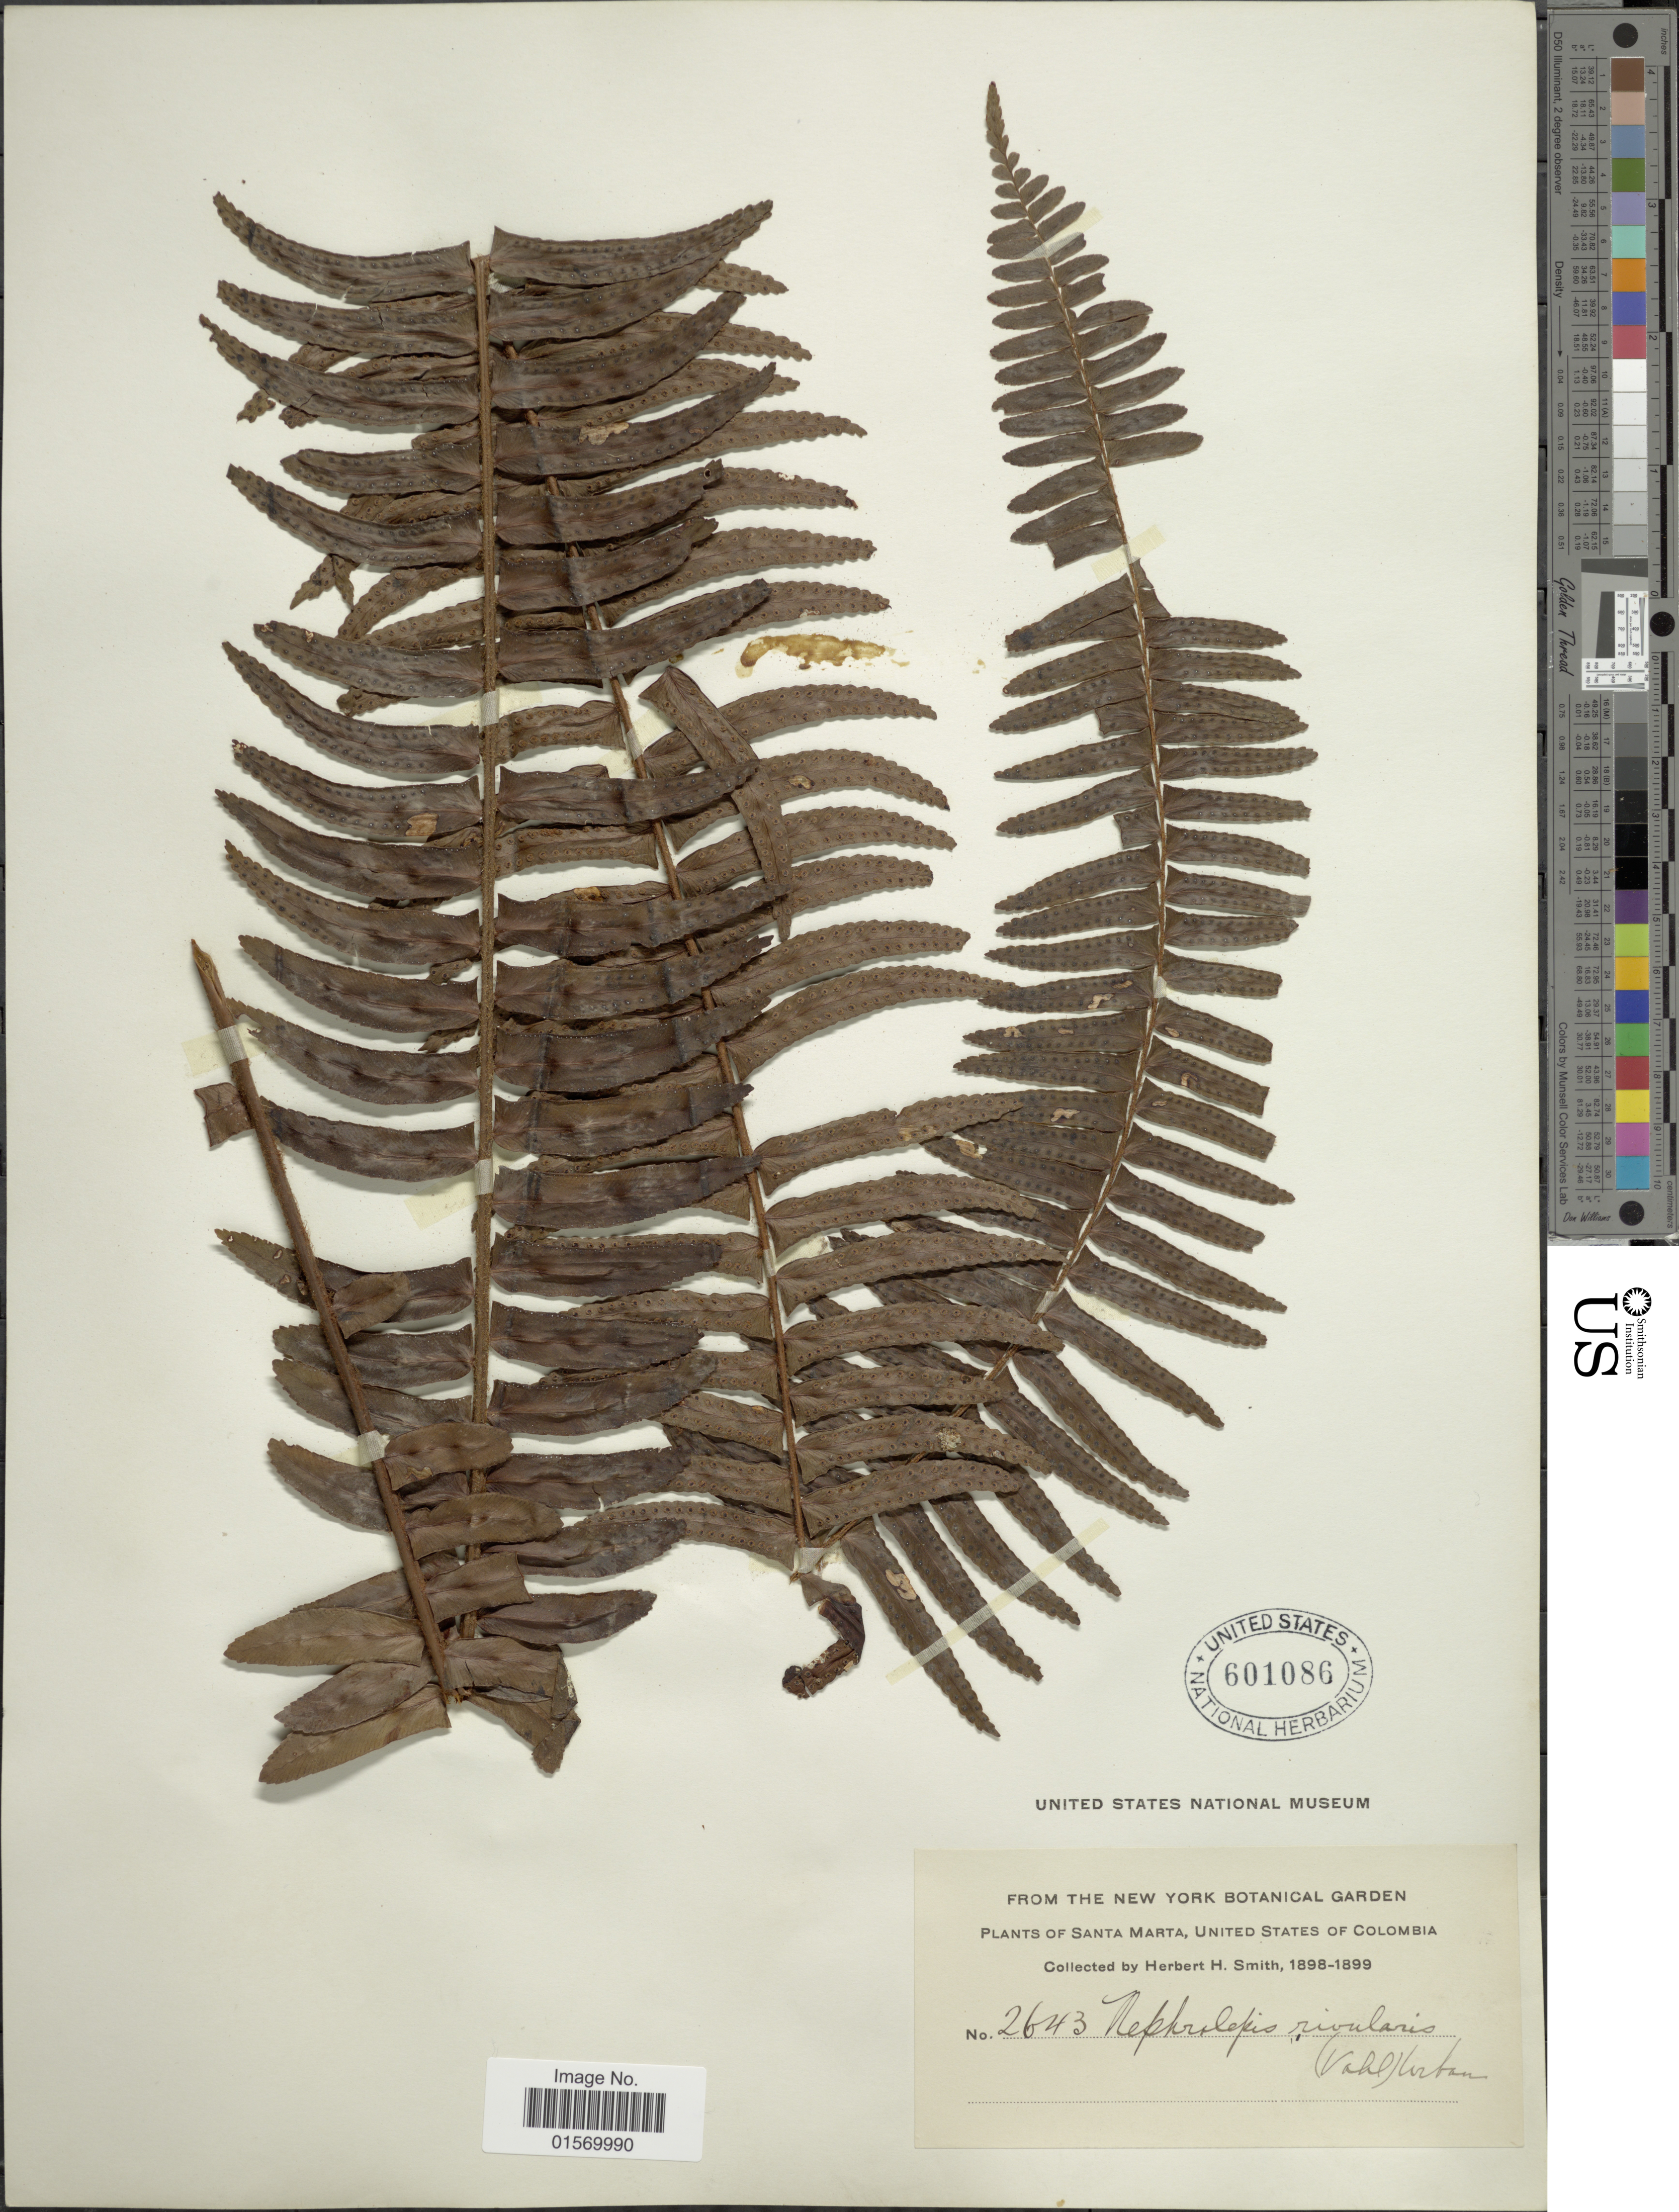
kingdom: Plantae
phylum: Tracheophyta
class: Polypodiopsida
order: Polypodiales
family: Nephrolepidaceae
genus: Nephrolepis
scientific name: Nephrolepis rivularis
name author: (Vahl) Mett. ex Krug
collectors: Herbert H. Smith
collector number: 2643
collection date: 1898/1899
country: Colombia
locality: Santa Marta, United States of Colombia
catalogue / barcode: US 601086